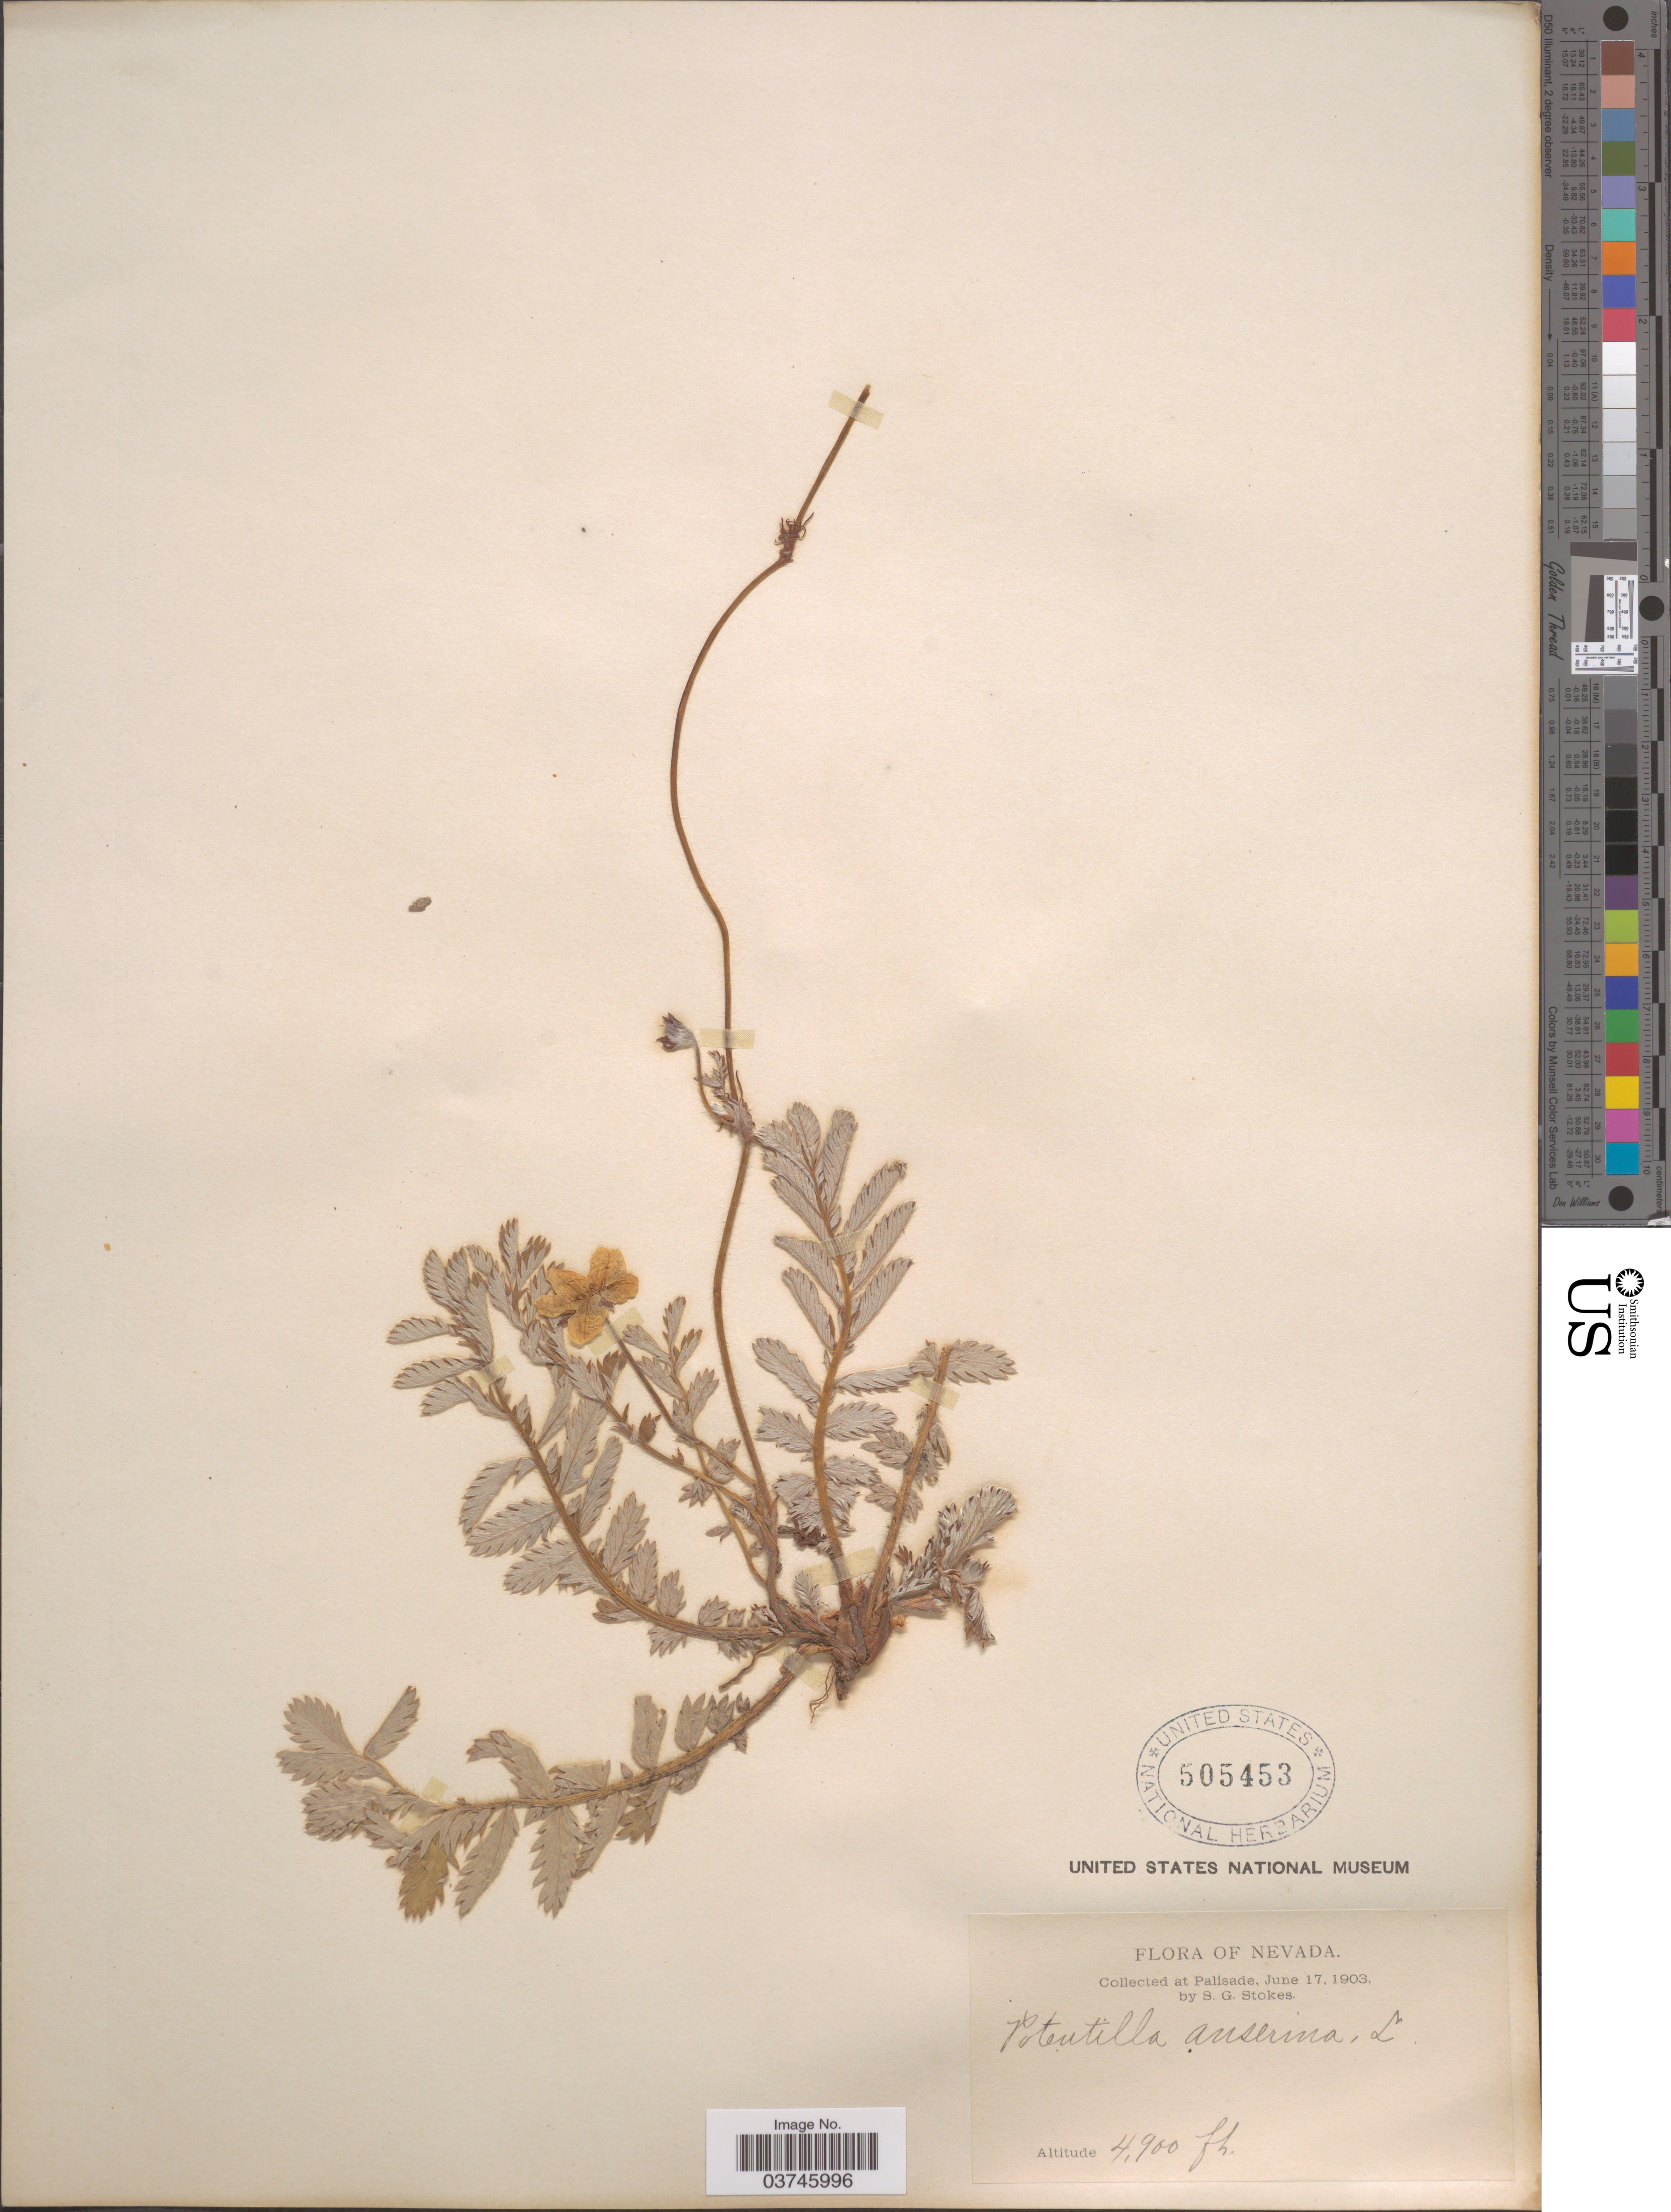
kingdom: Plantae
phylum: Tracheophyta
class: Magnoliopsida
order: Rosales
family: Rosaceae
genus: Argentina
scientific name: Argentina anserina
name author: (L.) Rydb.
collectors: S. G. Stokes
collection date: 1903-06-17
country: United States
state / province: Nevada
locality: Palisade.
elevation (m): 1494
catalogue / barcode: US 505453